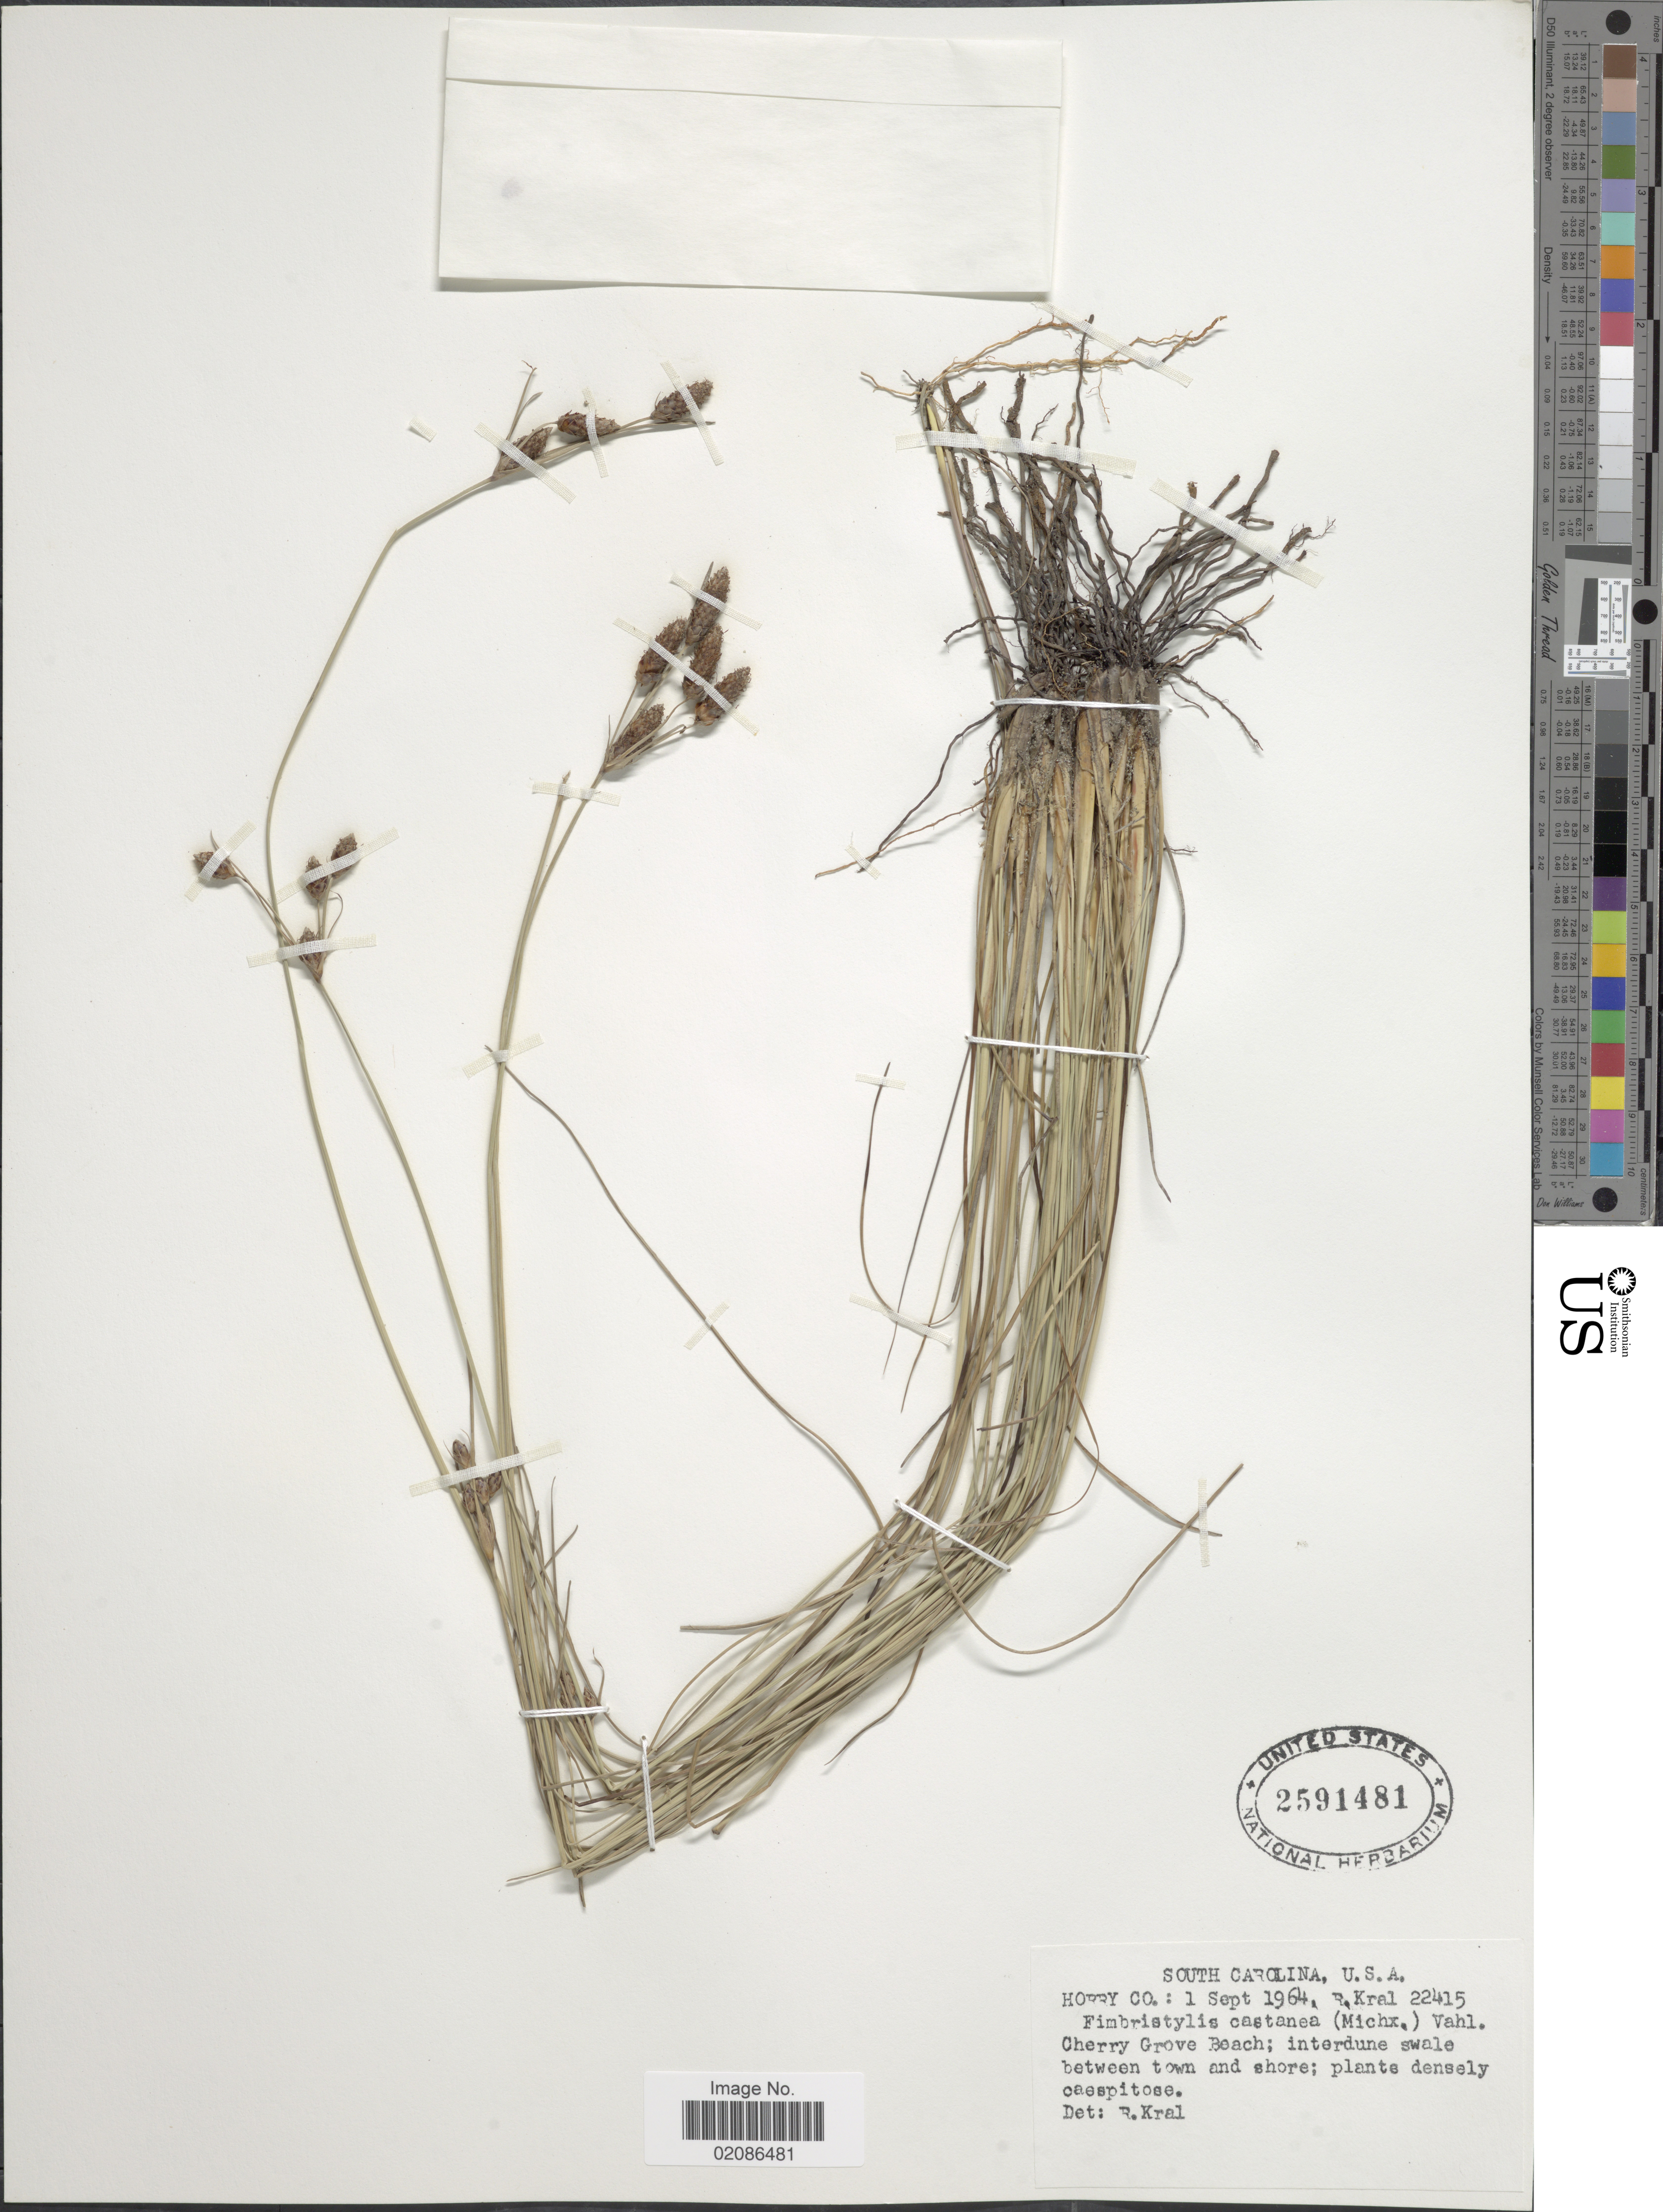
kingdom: Plantae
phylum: Tracheophyta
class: Liliopsida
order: Poales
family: Cyperaceae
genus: Fimbristylis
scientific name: Fimbristylis castanea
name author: (Michx.) Vahl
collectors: R. Kral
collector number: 22415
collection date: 1964-09-01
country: United States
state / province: South Carolina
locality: Horry Co.; Cherry Grove Beach; interdune swale between town and shore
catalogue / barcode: US 2591481